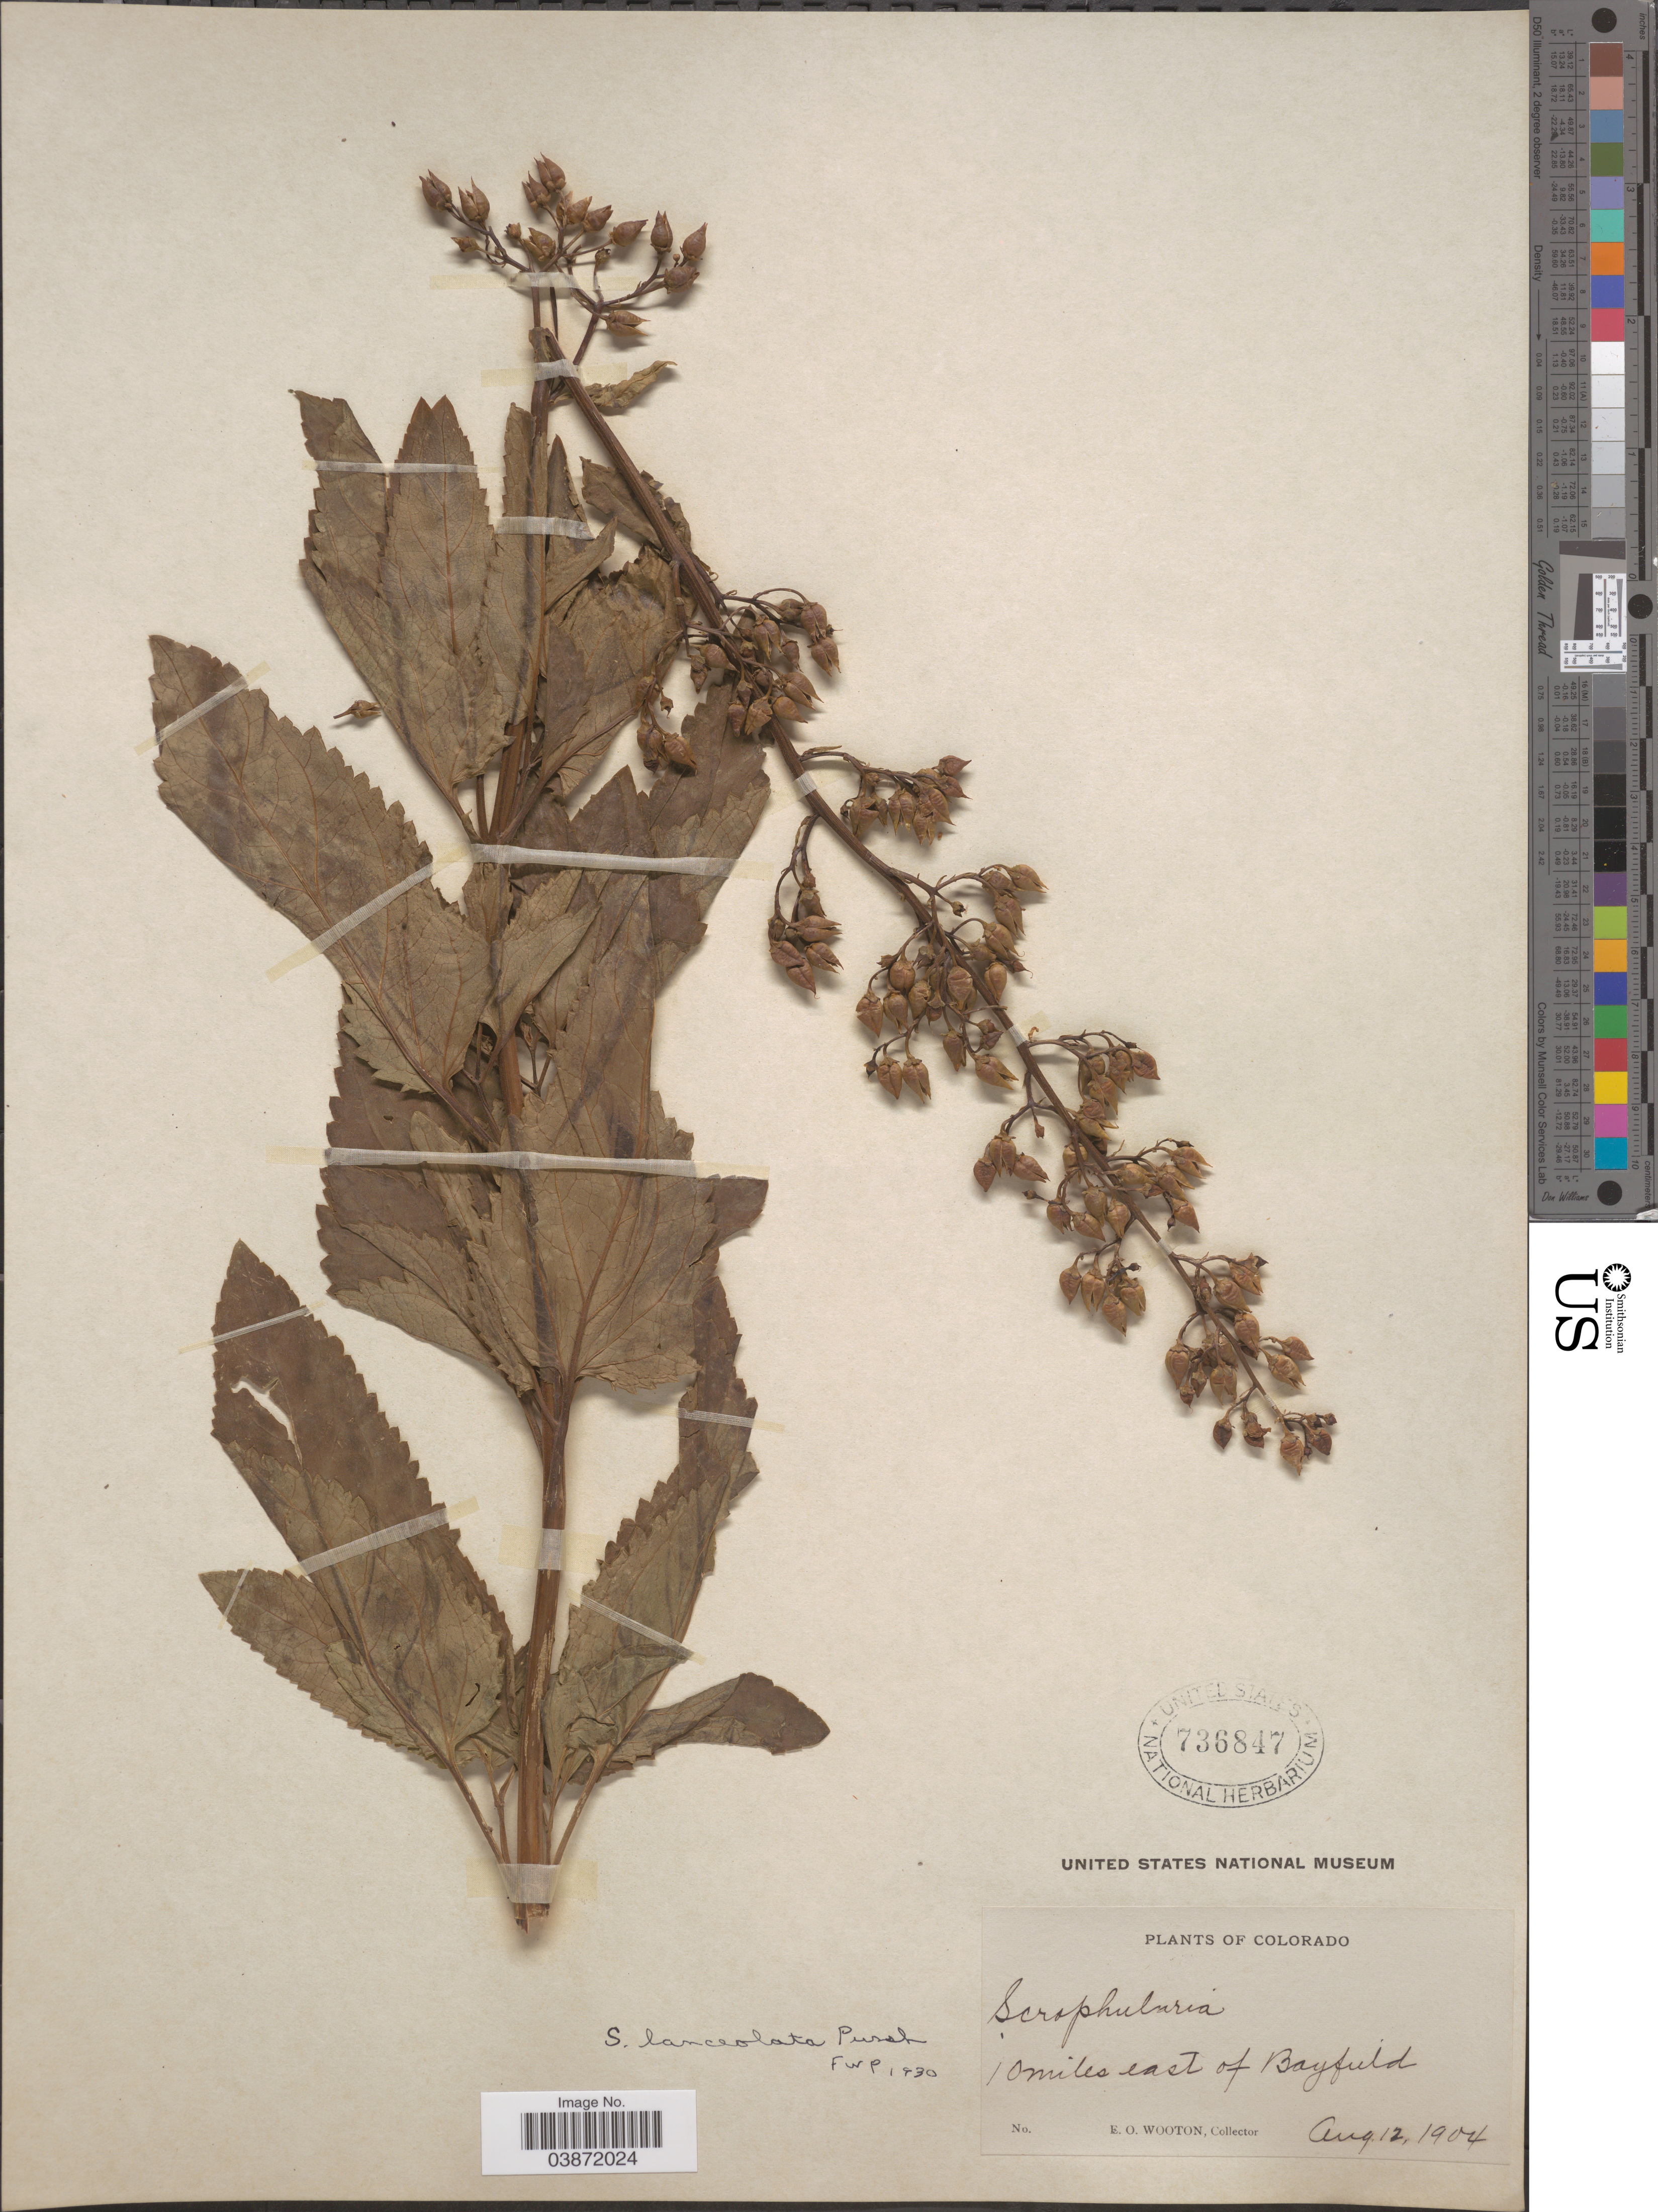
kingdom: Plantae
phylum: Tracheophyta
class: Magnoliopsida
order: Lamiales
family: Scrophulariaceae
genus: Scrophularia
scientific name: Scrophularia lanceolata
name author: Pursh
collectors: E. O. Wooton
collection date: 1904-08-12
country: United States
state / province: Colorado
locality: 10 miles east of Bayfield.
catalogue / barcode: US 736847